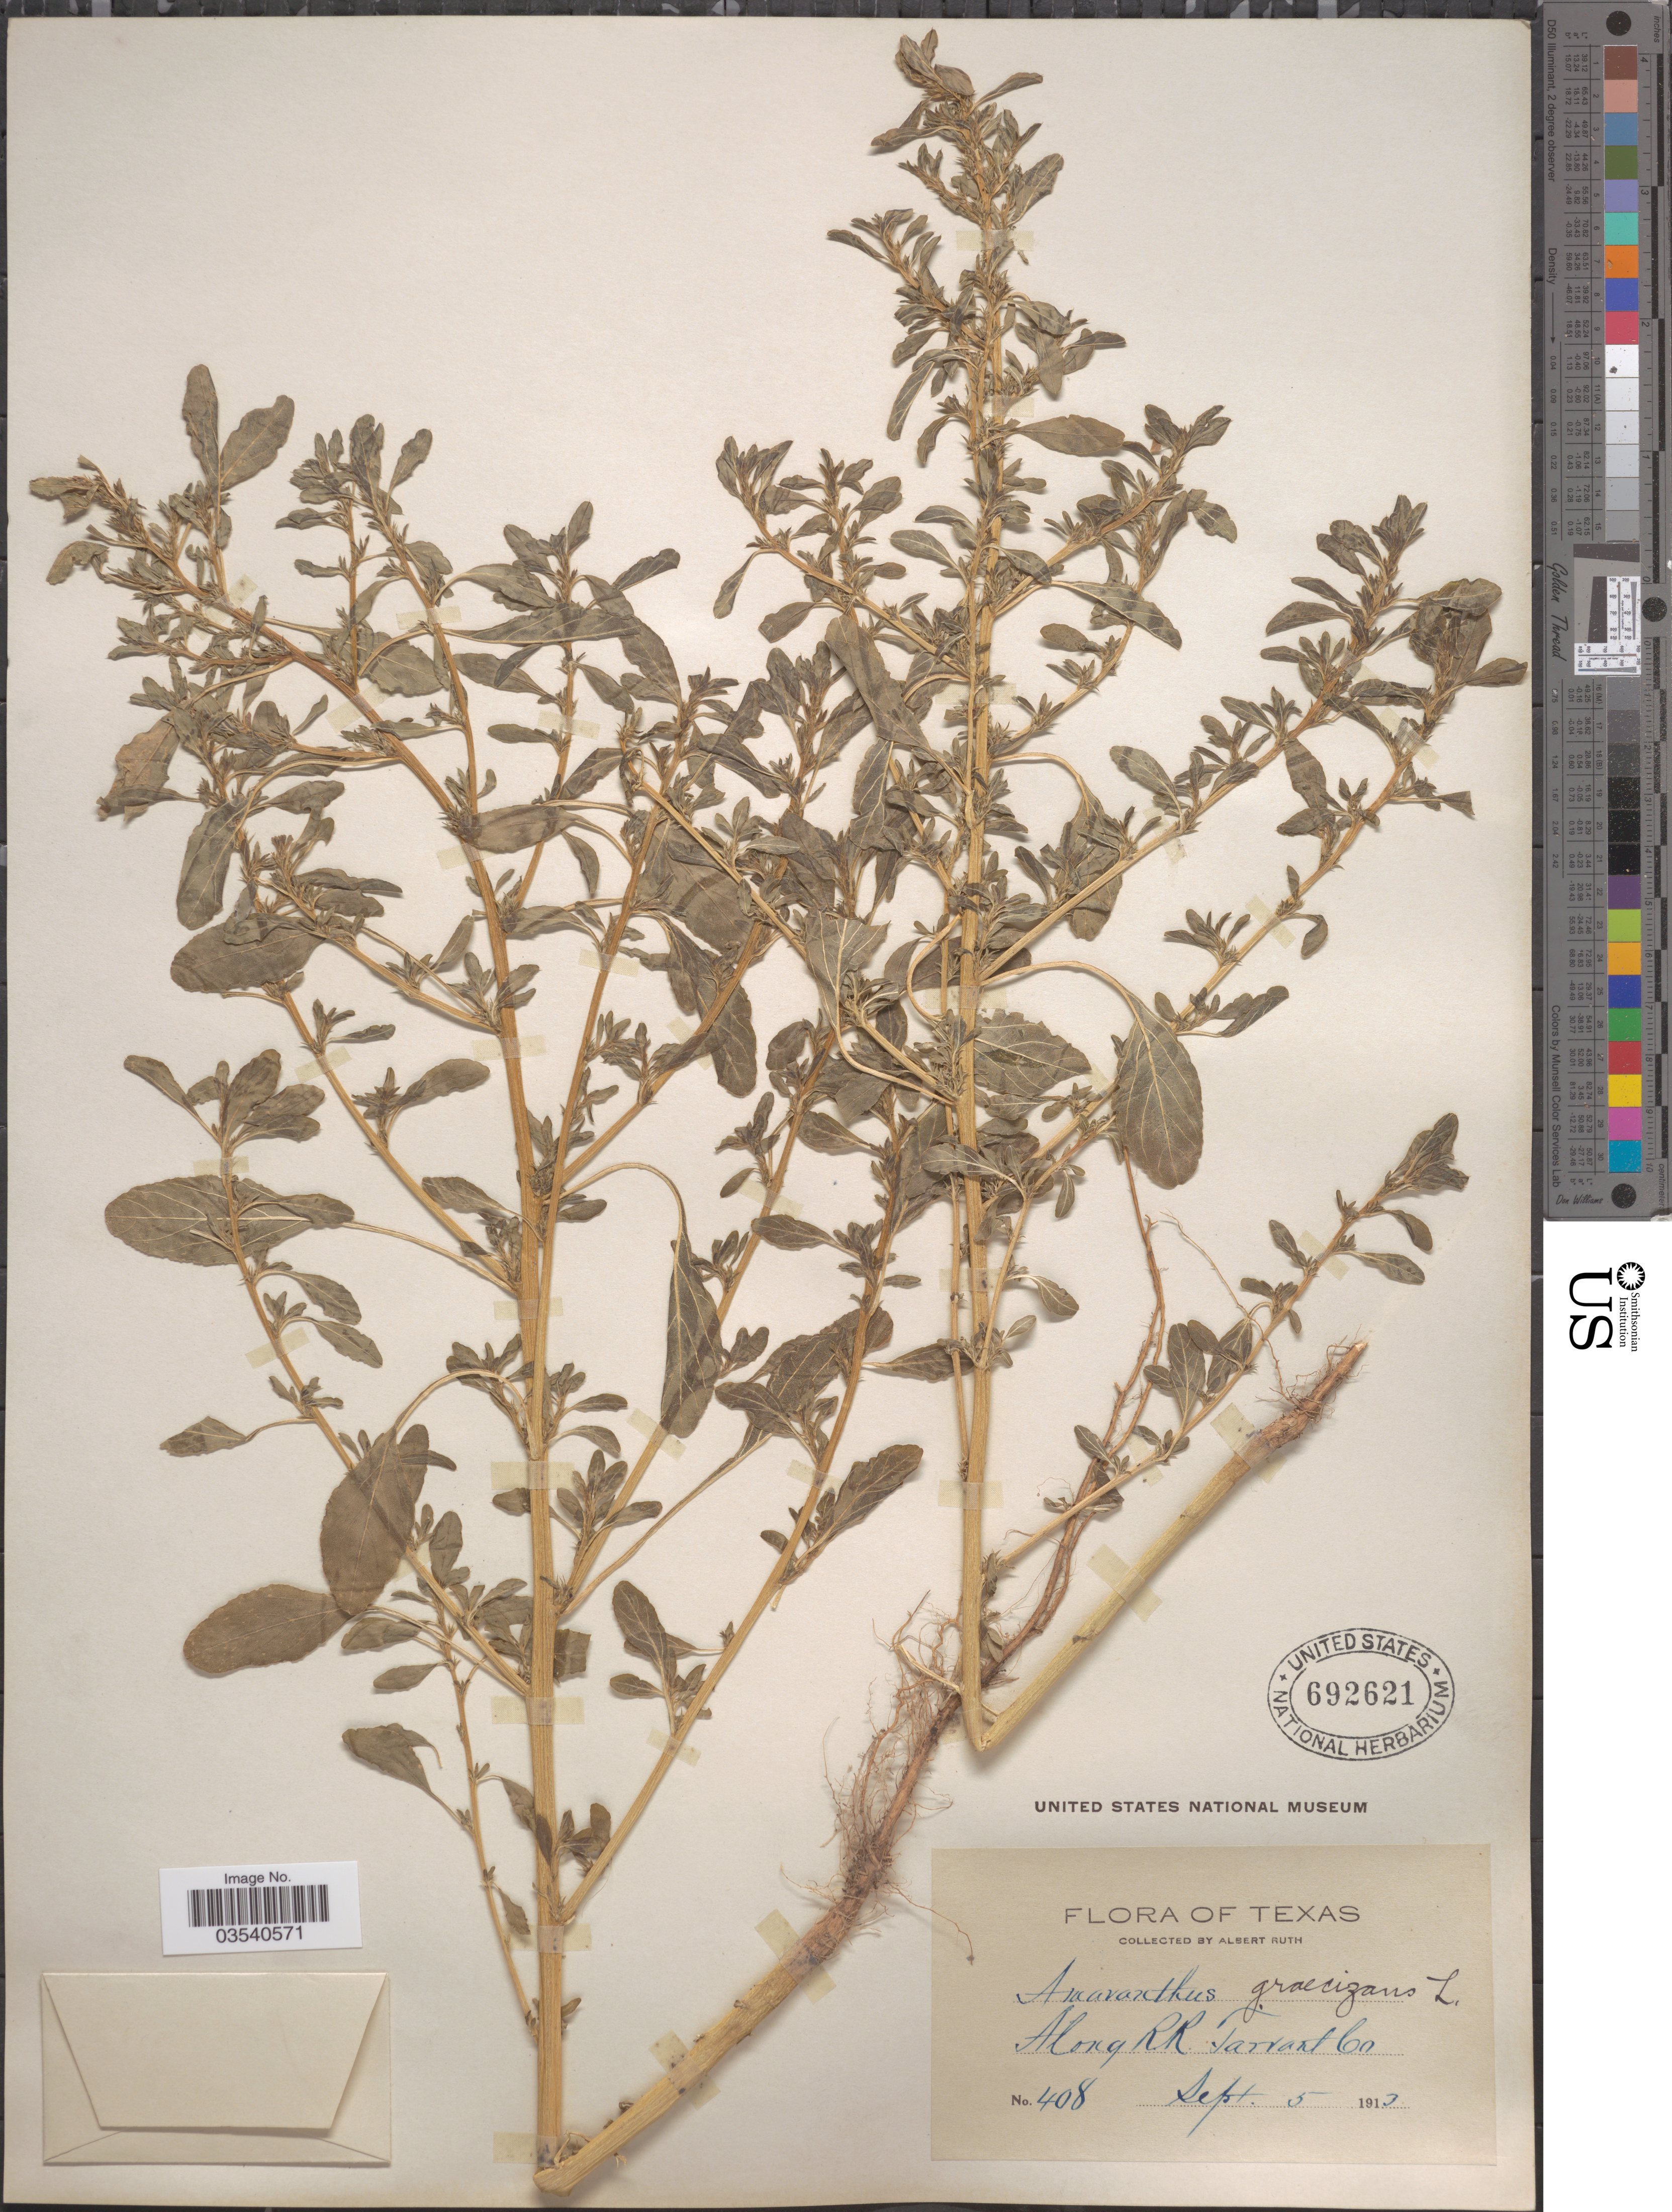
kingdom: Plantae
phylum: Tracheophyta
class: Magnoliopsida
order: Caryophyllales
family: Amaranthaceae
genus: Amaranthus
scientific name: Amaranthus graecizans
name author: L.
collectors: A. Ruth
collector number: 408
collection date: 1913-09-05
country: United States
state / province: Texas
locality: Along RR. Tarrant Co.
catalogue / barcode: US 692621